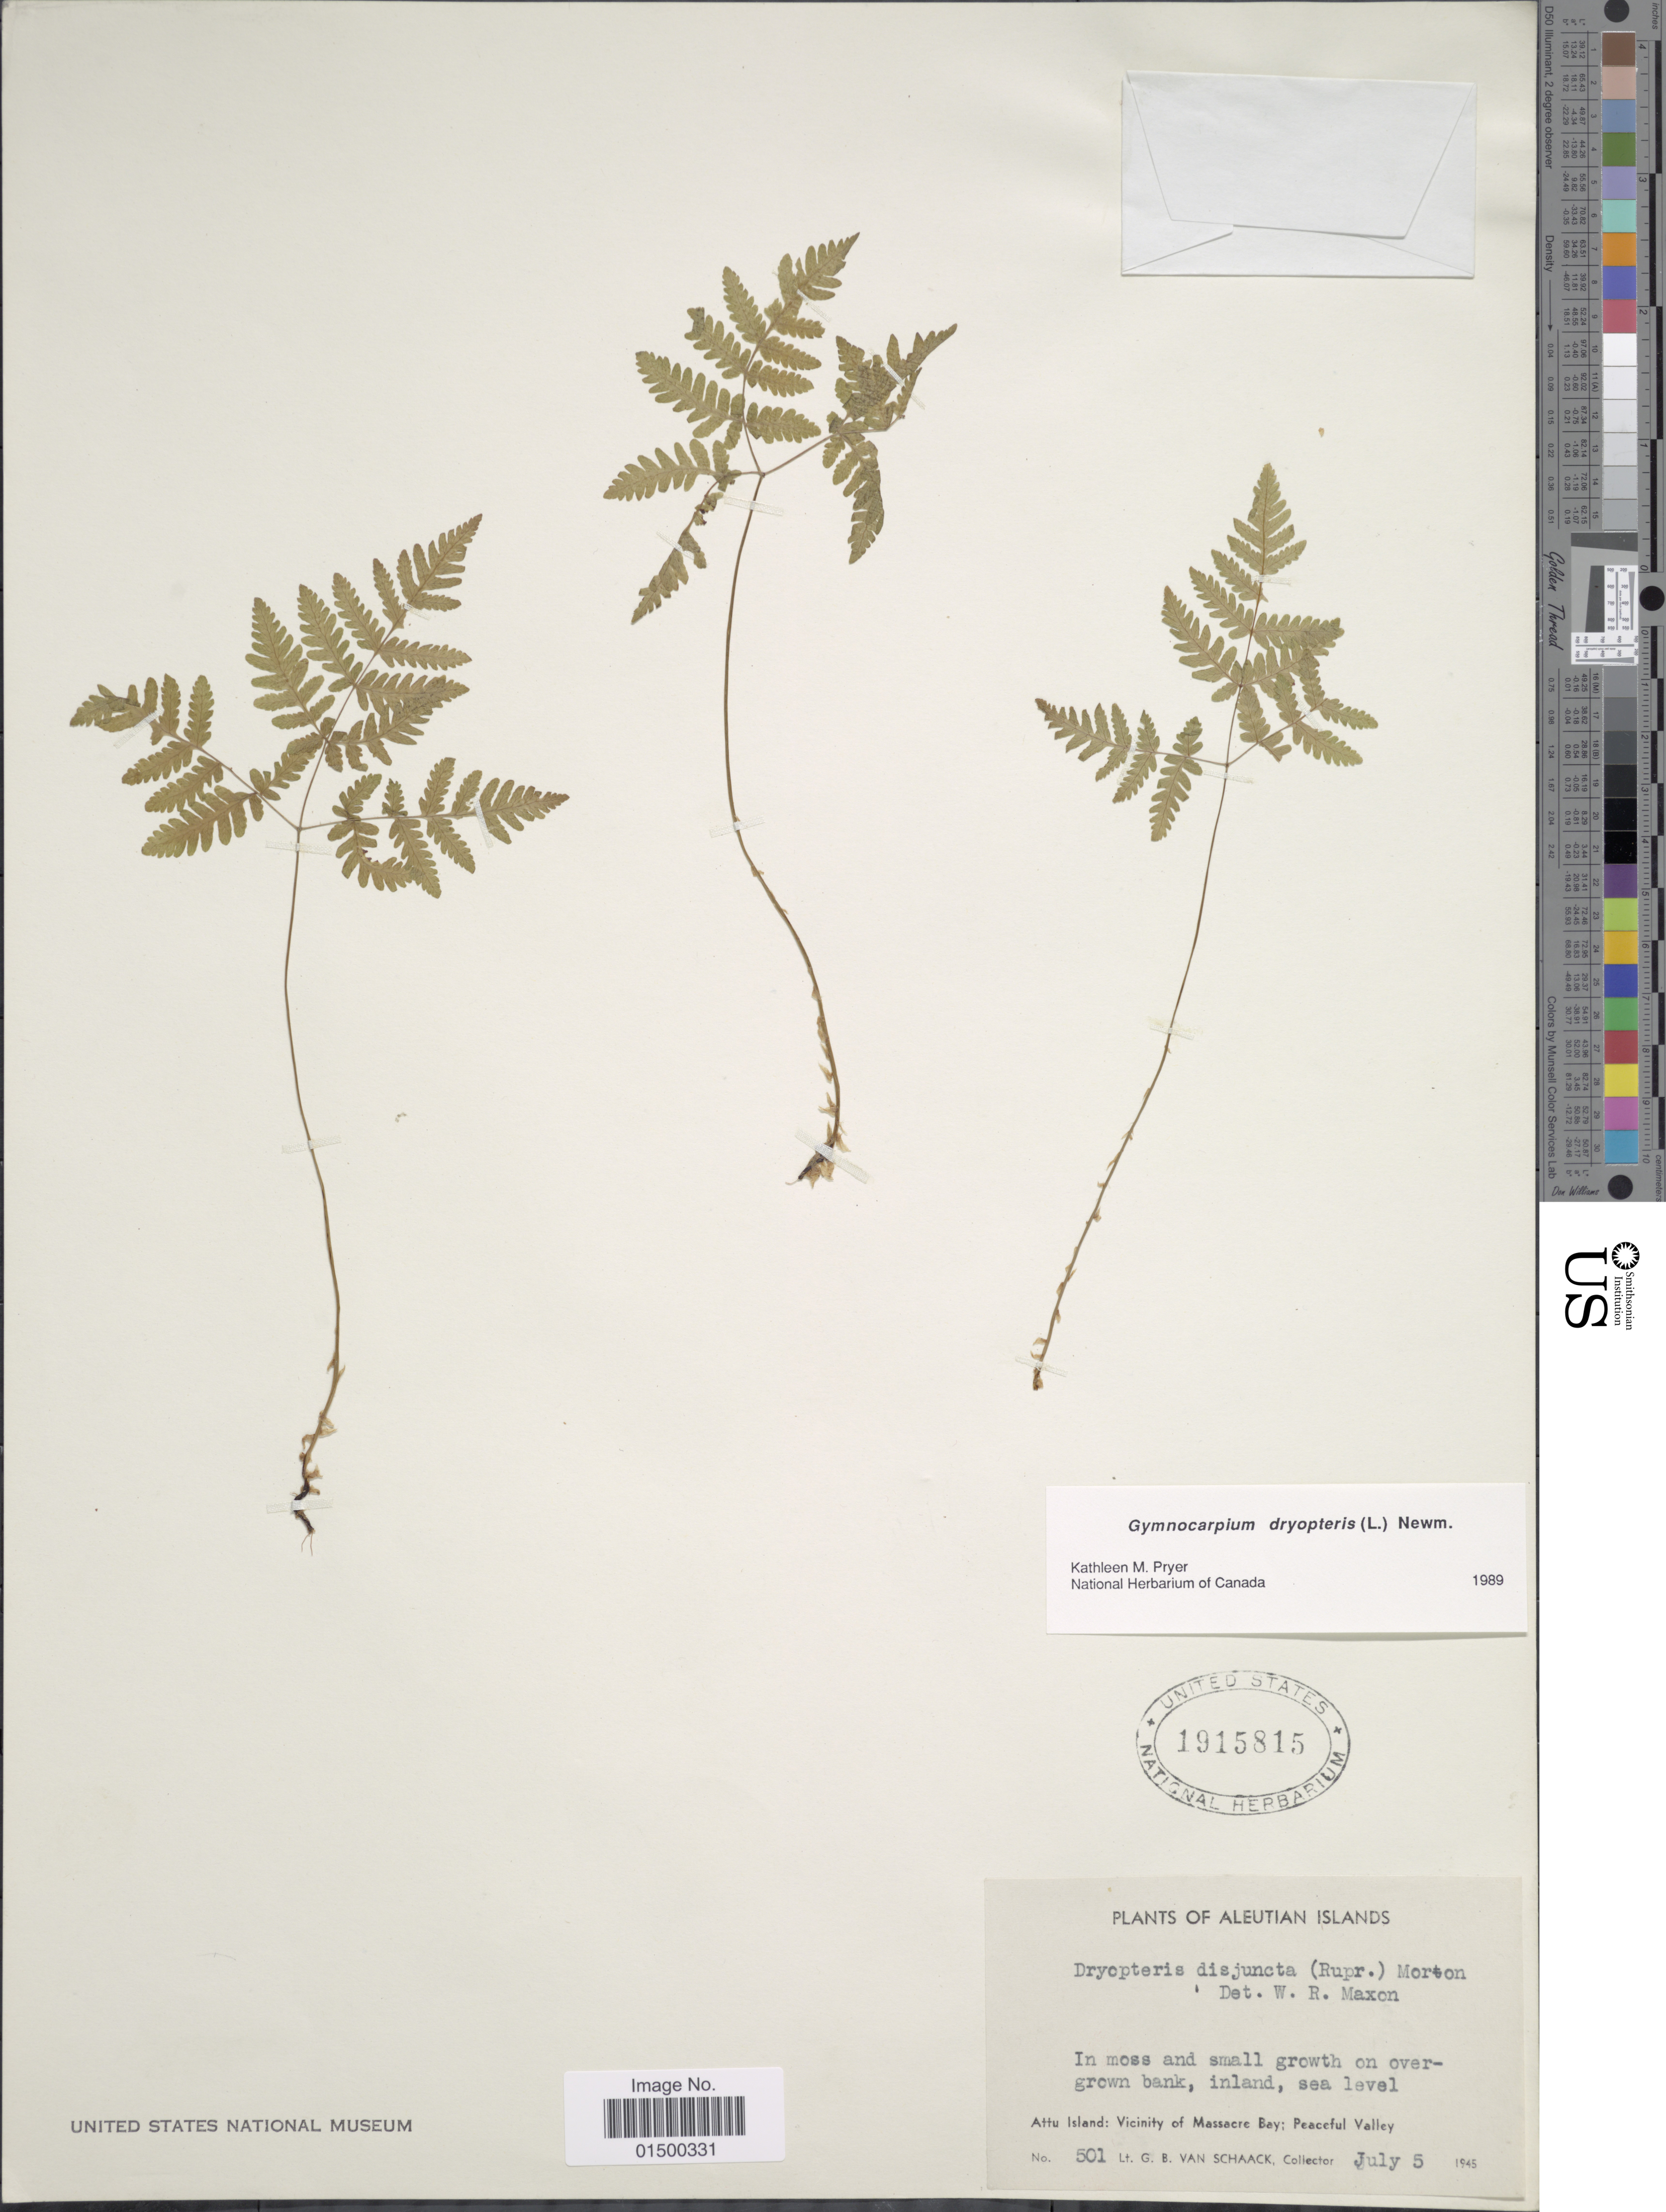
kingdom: Plantae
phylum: Tracheophyta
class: Polypodiopsida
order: Polypodiales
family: Cystopteridaceae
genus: Gymnocarpium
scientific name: Gymnocarpium dryopteris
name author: (L.) Newman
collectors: G. Van Schaak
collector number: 501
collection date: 1945-07-05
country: United States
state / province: Alaska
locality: Aleutian Islands. Attu Island: Vicinity of Massacre Bay: Peaceful Valley.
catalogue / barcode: US 1915815